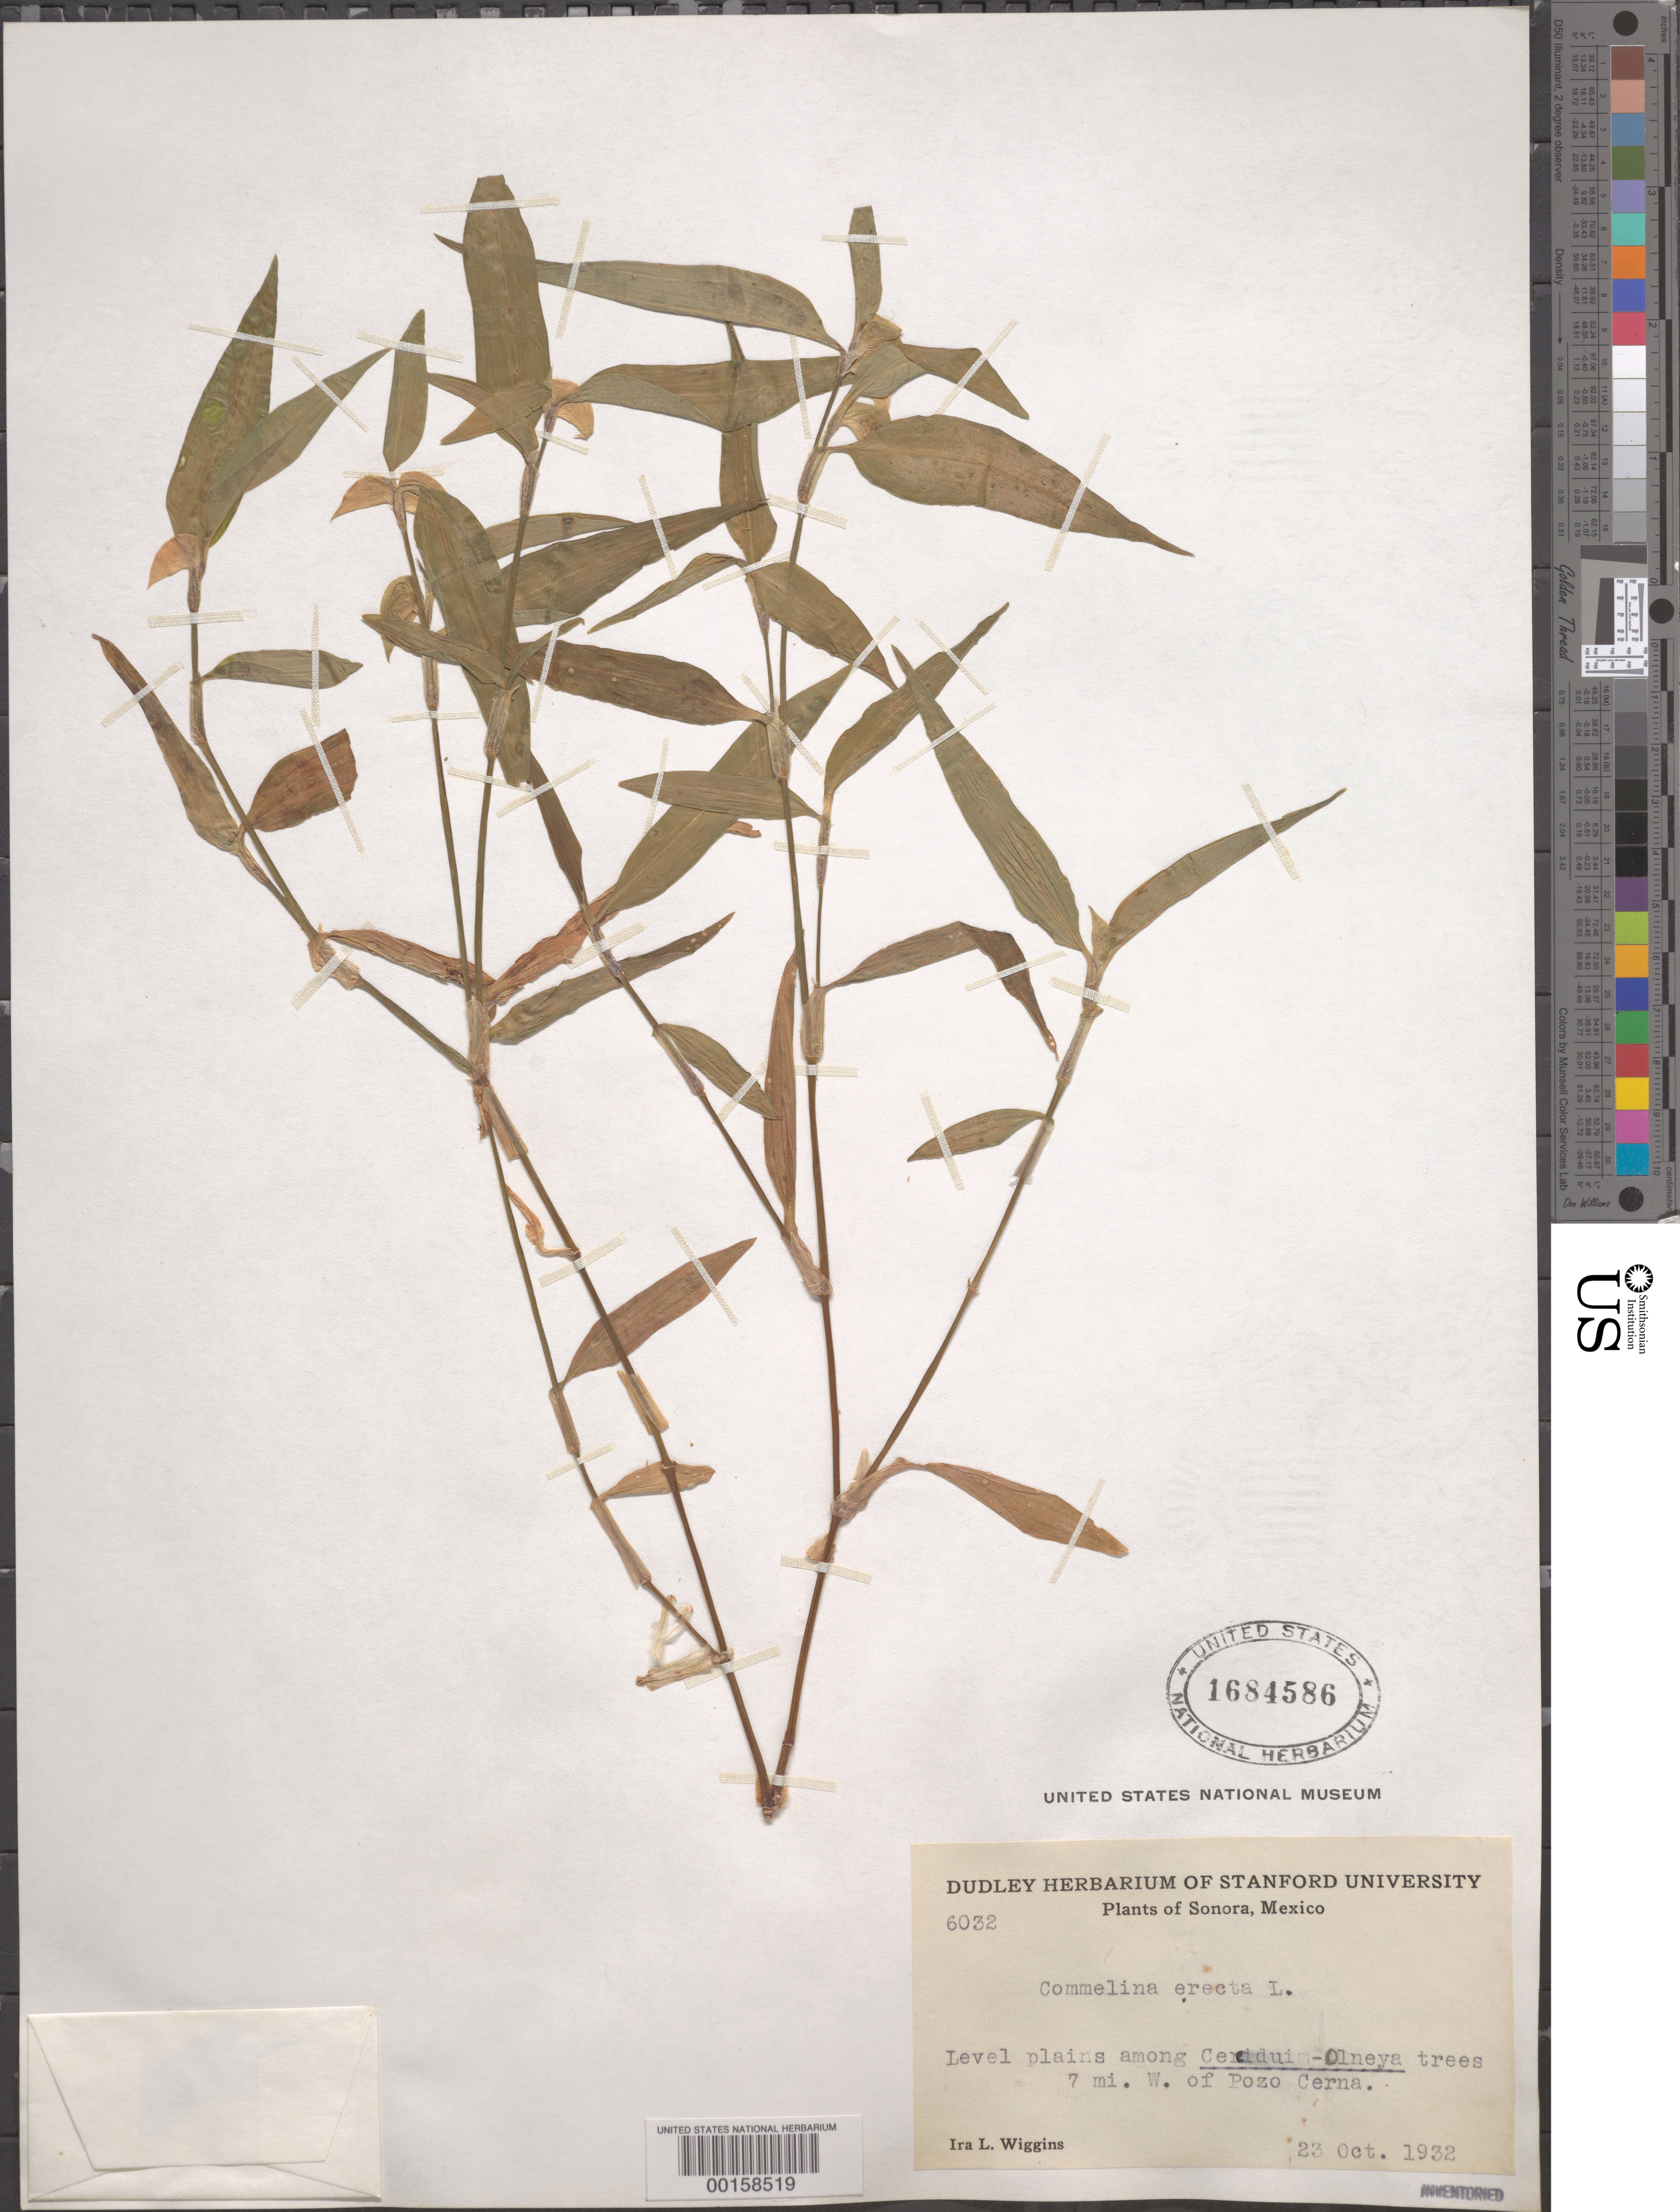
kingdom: Plantae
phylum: Tracheophyta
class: Liliopsida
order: Commelinales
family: Commelinaceae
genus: Commelina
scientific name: Commelina erecta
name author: L.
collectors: I. L. Wiggins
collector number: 6032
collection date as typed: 23 Oct 1932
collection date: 1932-10-23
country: Mexico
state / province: Sonora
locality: W of pozo cerna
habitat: Among trees, plains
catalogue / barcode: US 1684586